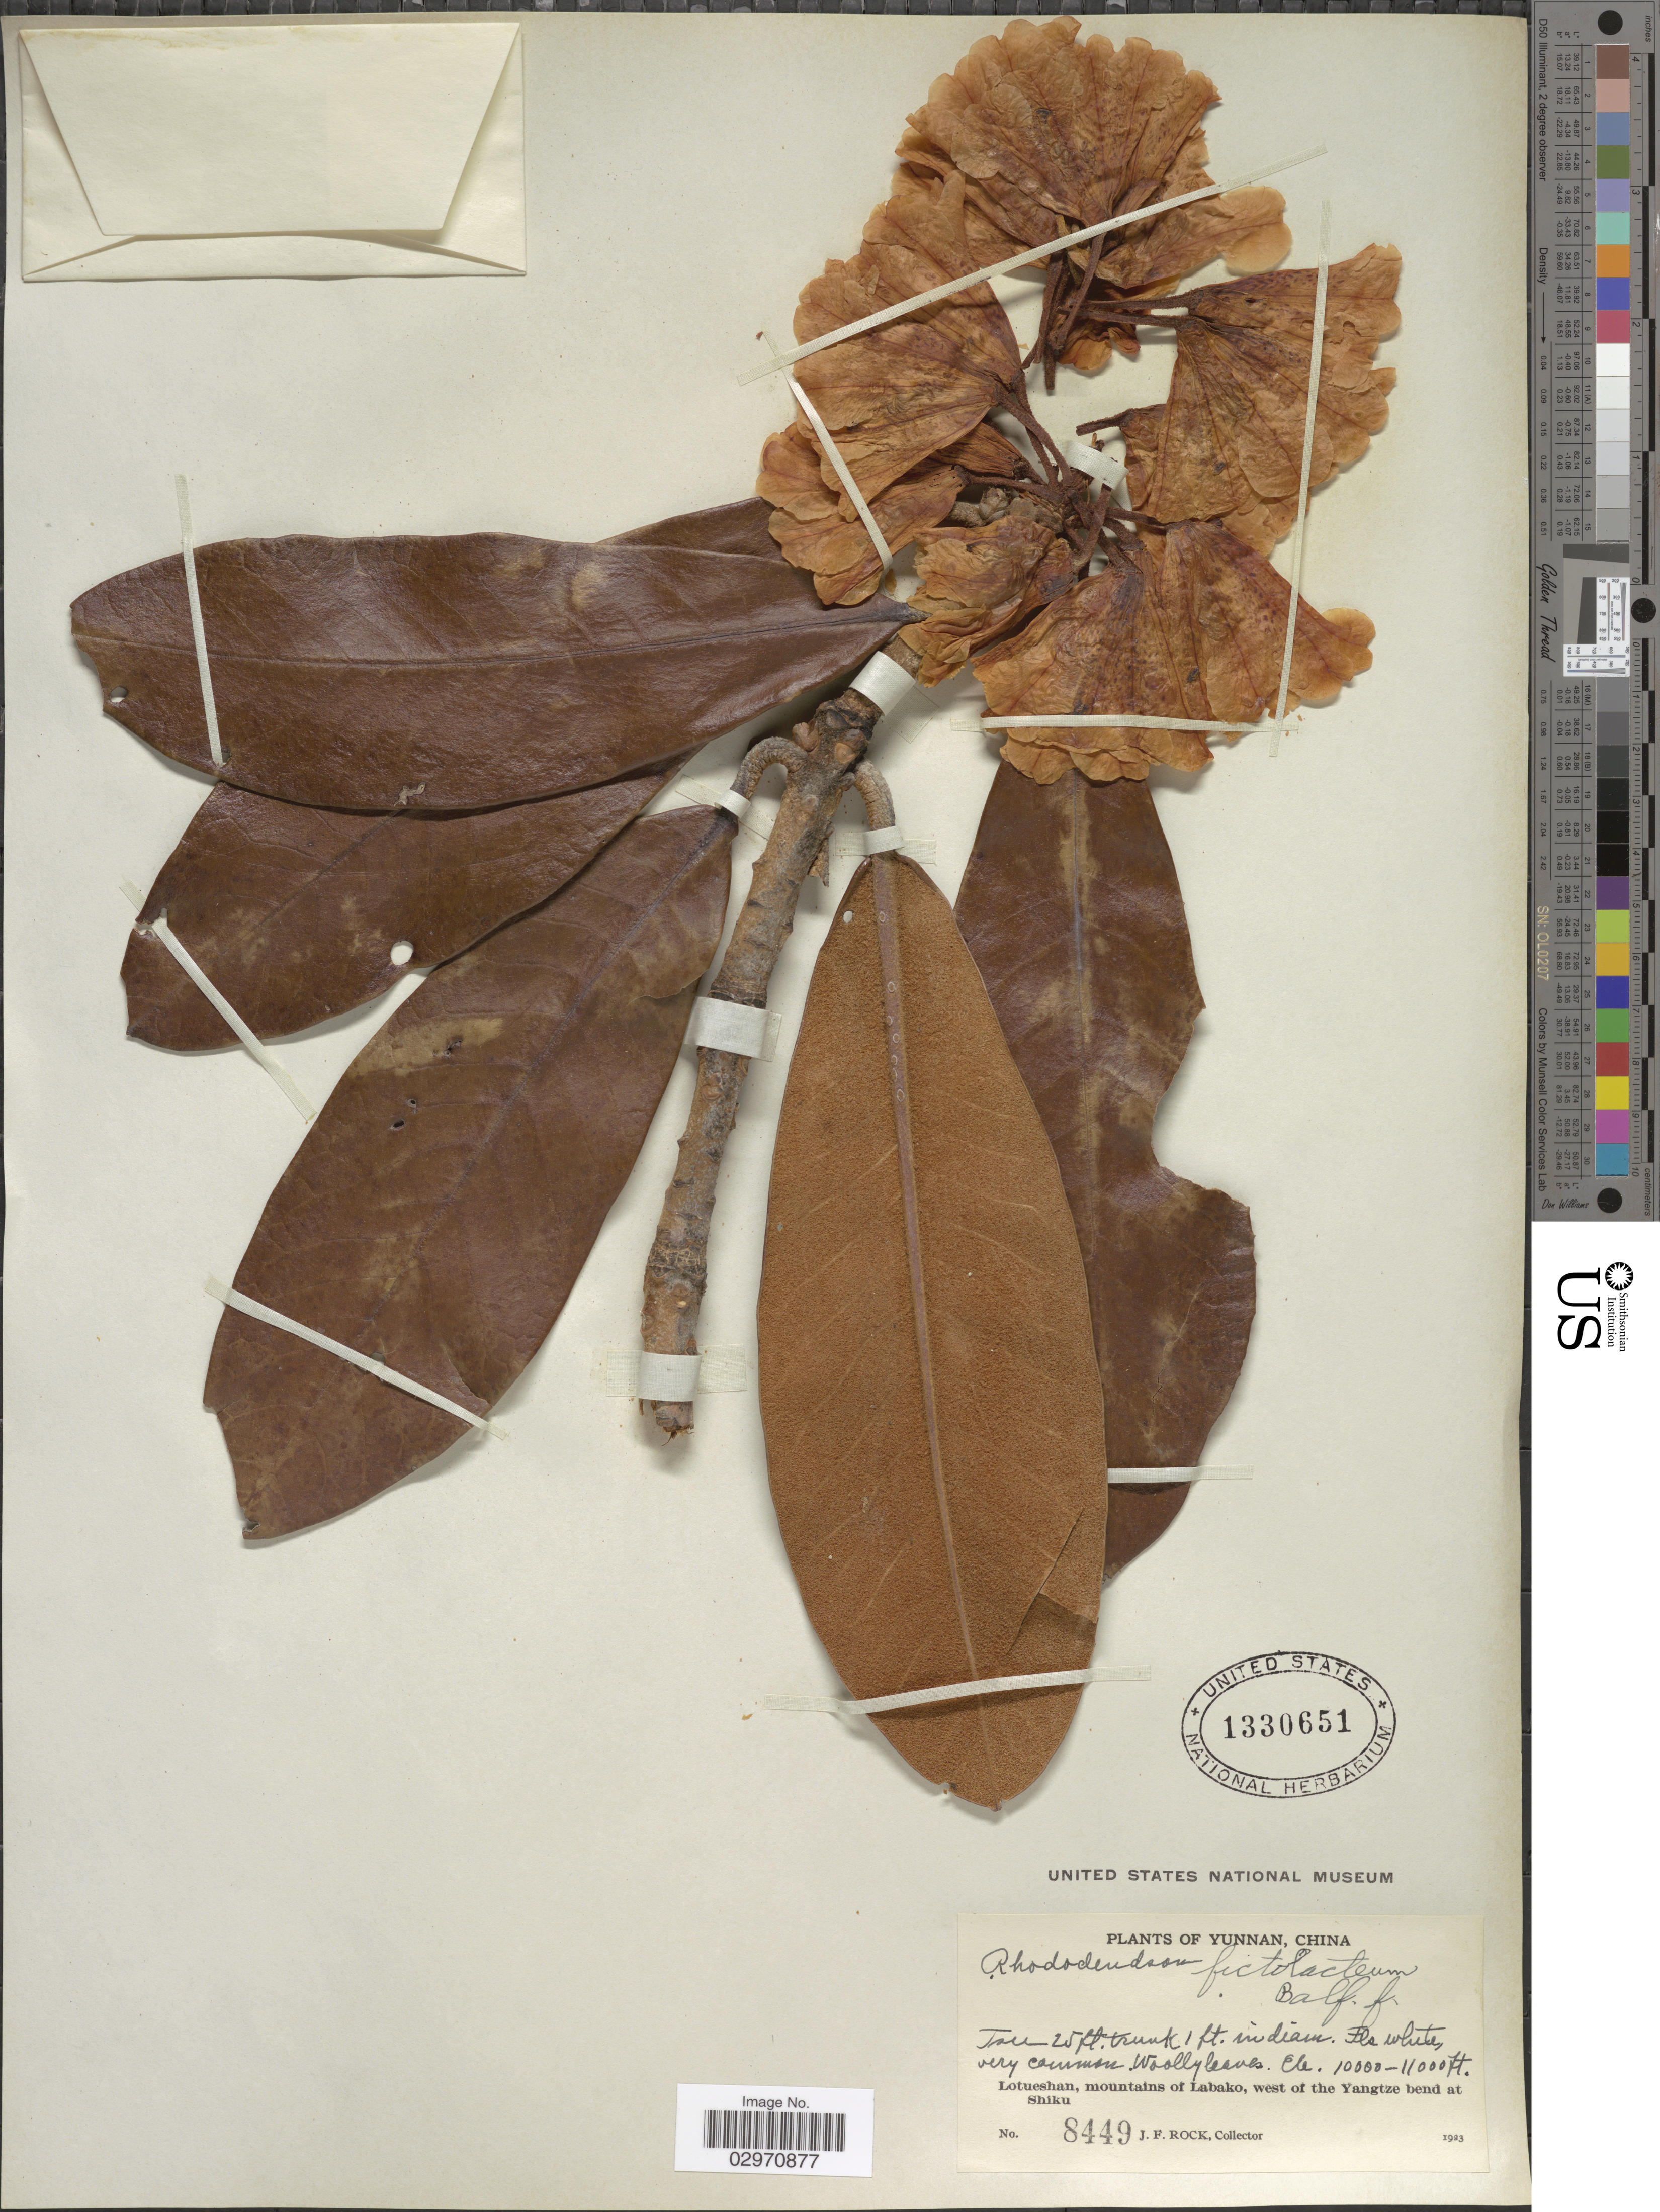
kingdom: Plantae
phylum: Tracheophyta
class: Magnoliopsida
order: Ericales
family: Ericaceae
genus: Rhododendron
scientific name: Rhododendron fictolacteum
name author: Balf. f.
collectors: J. Rock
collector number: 8449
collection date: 1923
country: China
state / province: Yunnan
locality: Lotueshan, mountains of Labako, west of the Yangtze bend at Shiku.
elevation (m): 3048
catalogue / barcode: US 1330651